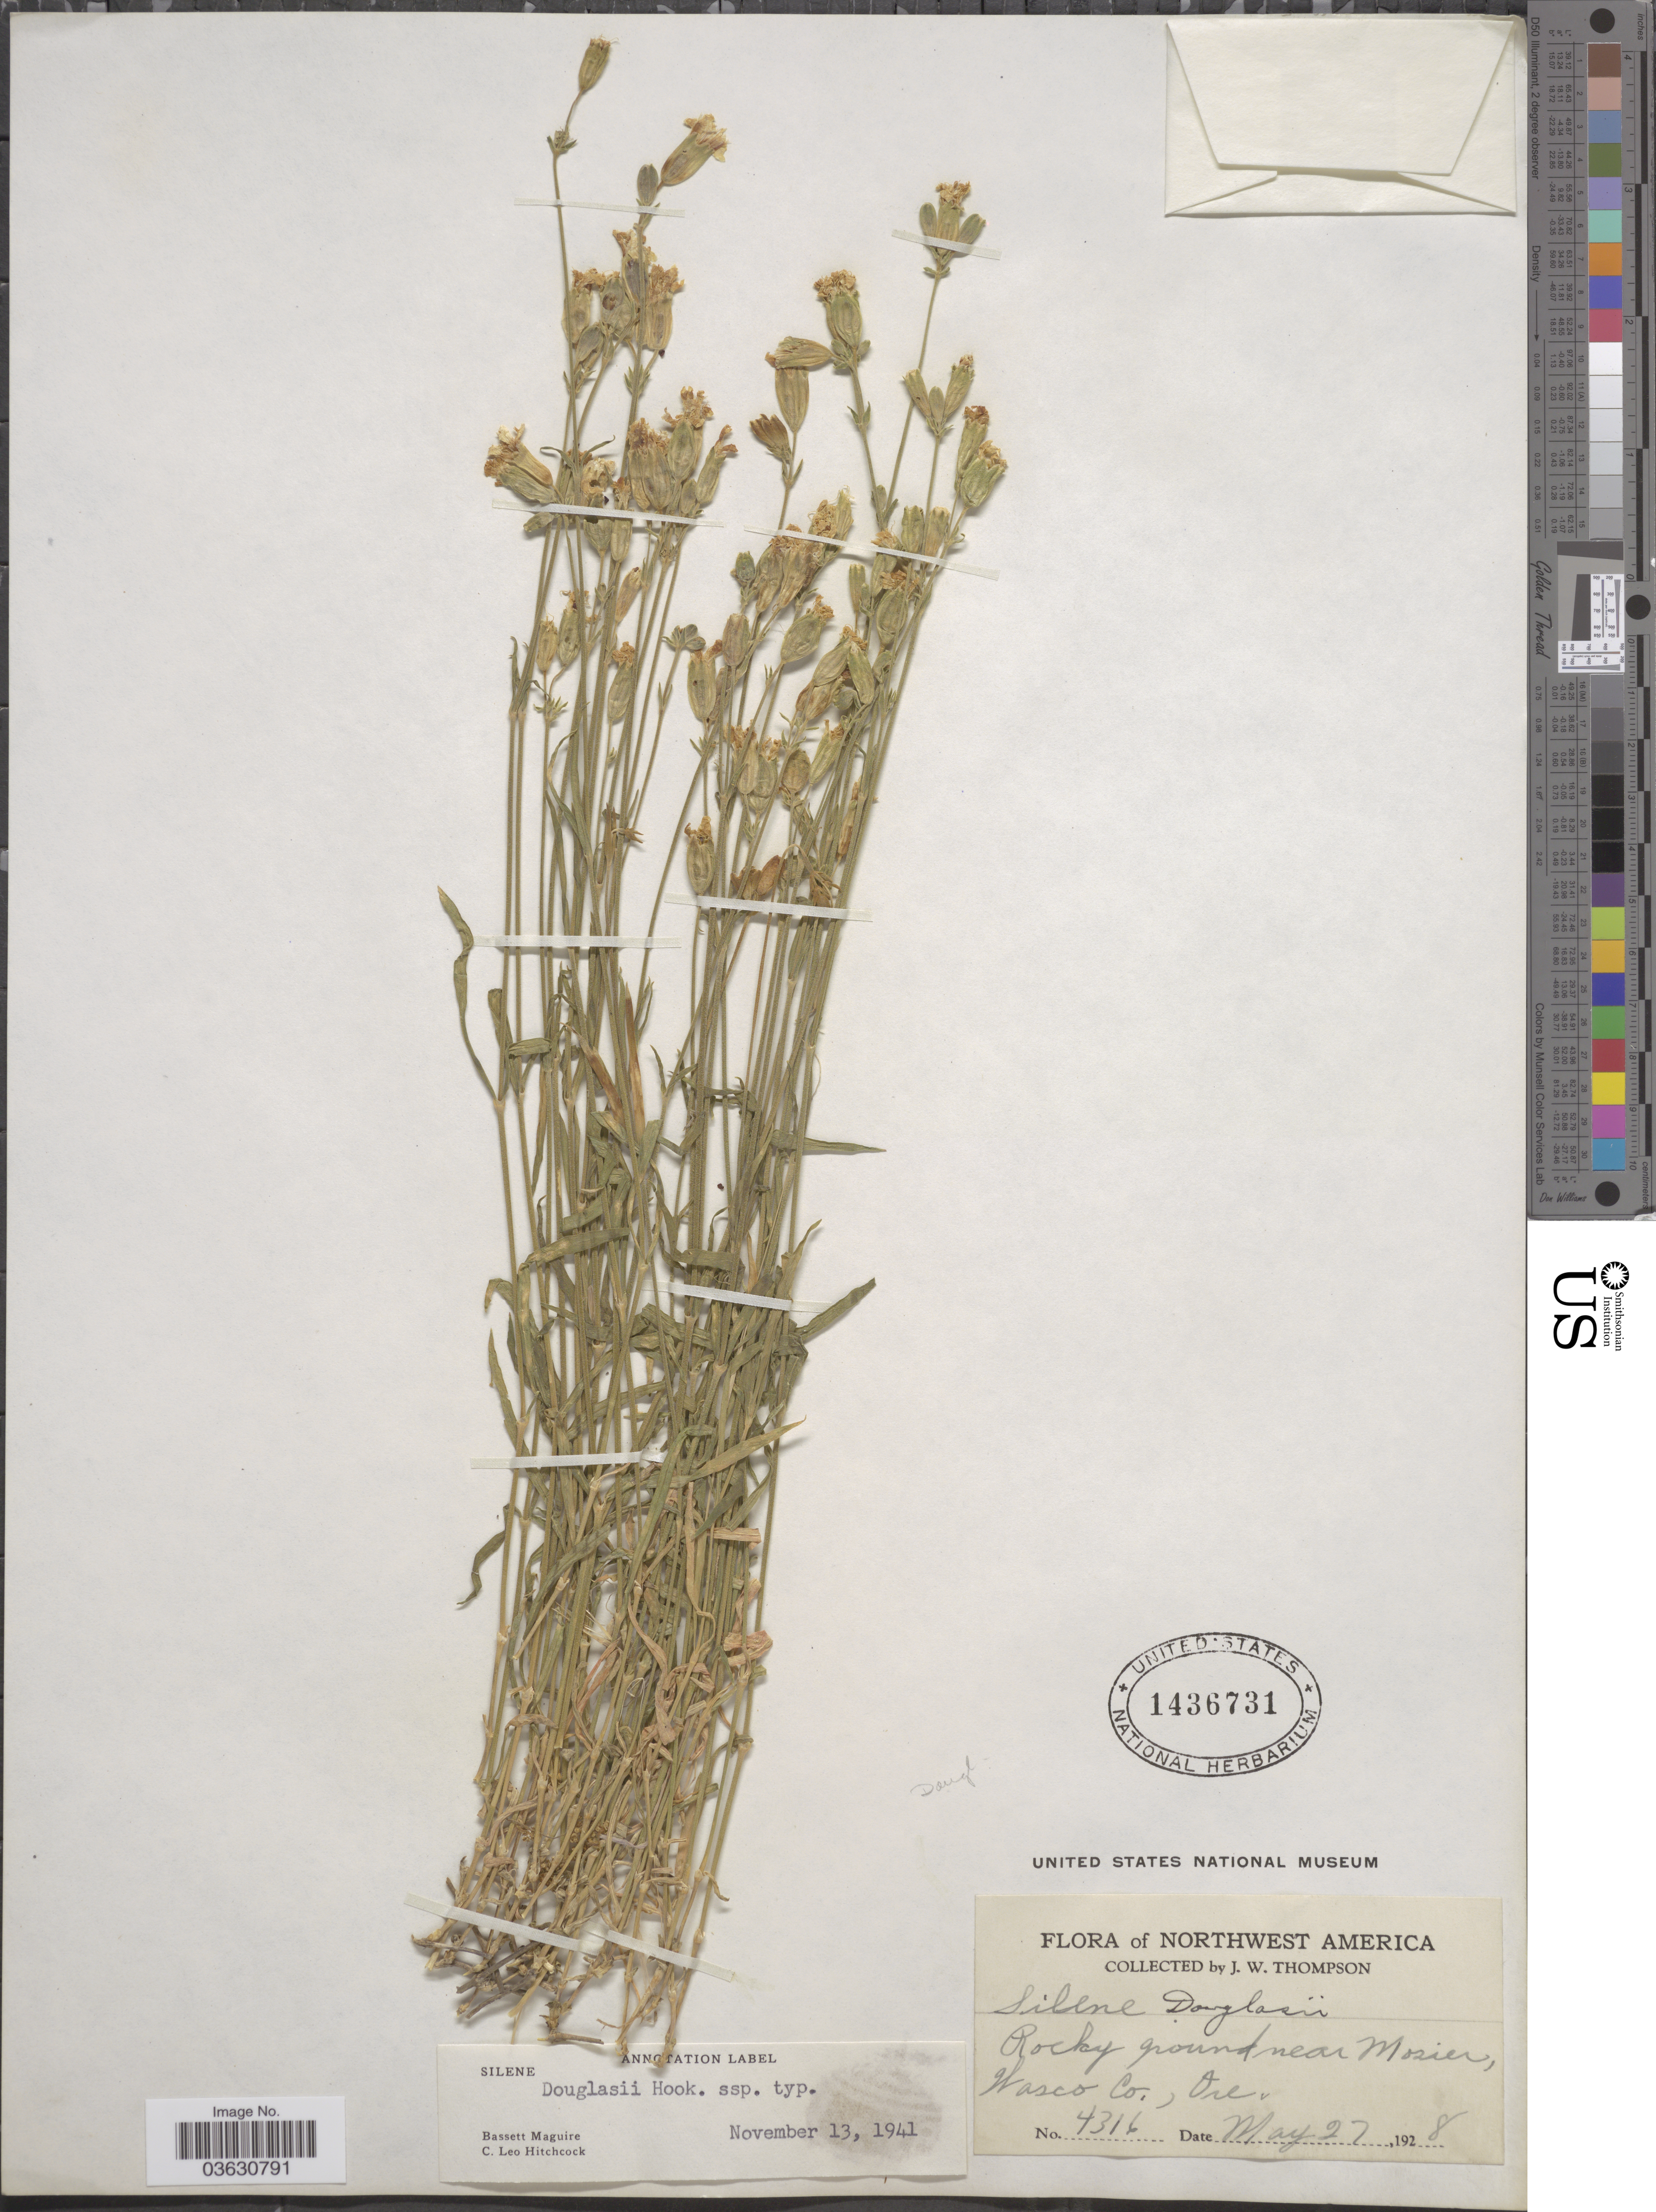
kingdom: Plantae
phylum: Tracheophyta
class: Magnoliopsida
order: Caryophyllales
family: Caryophyllaceae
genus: Silene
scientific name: Silene douglasii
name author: Hook.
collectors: J. Thompson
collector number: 4316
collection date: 1928-05-27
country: United States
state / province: Oregon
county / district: Wasco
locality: Rocky ground near Mosier, Wasco Co.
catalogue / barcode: US 1436731